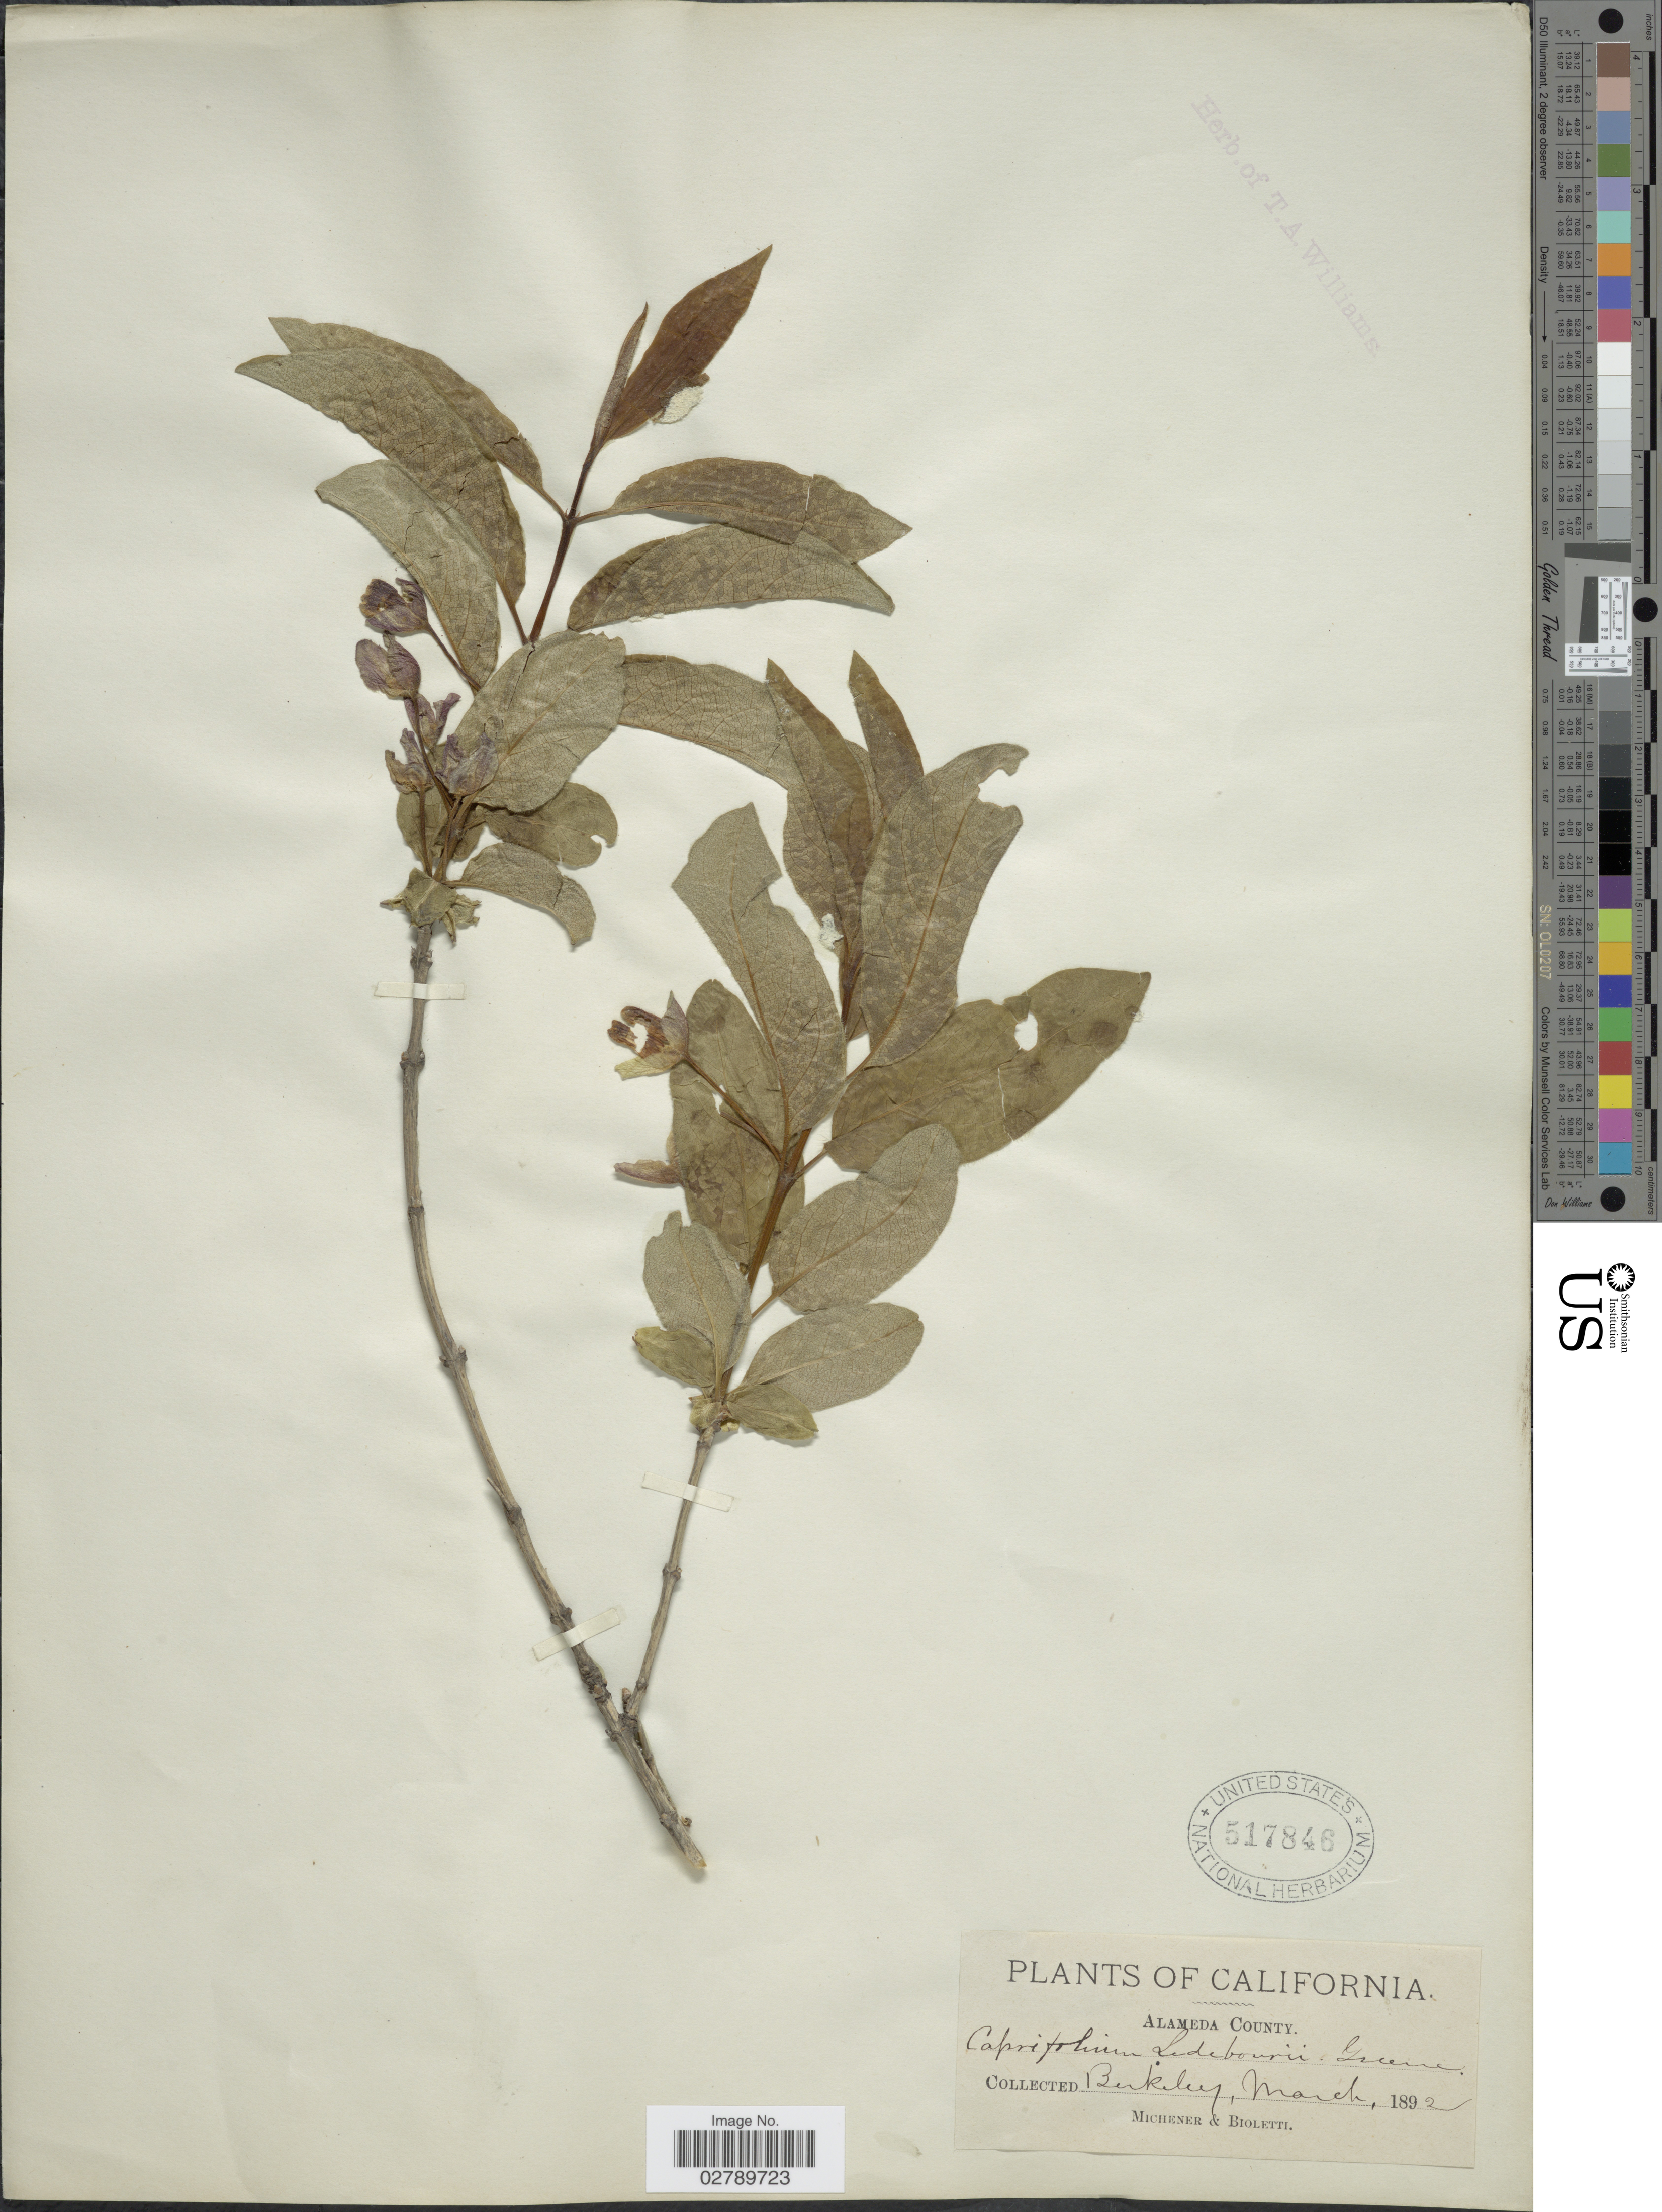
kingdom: Plantae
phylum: Tracheophyta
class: Magnoliopsida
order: Dipsacales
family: Caprifoliaceae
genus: Lonicera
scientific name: Lonicera ledebourii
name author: Eschsch.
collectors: -. Michener & -- Bioletti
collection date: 1892-03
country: United States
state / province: California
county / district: Alameda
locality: Alameda County. Berkeley.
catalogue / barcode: US 517846